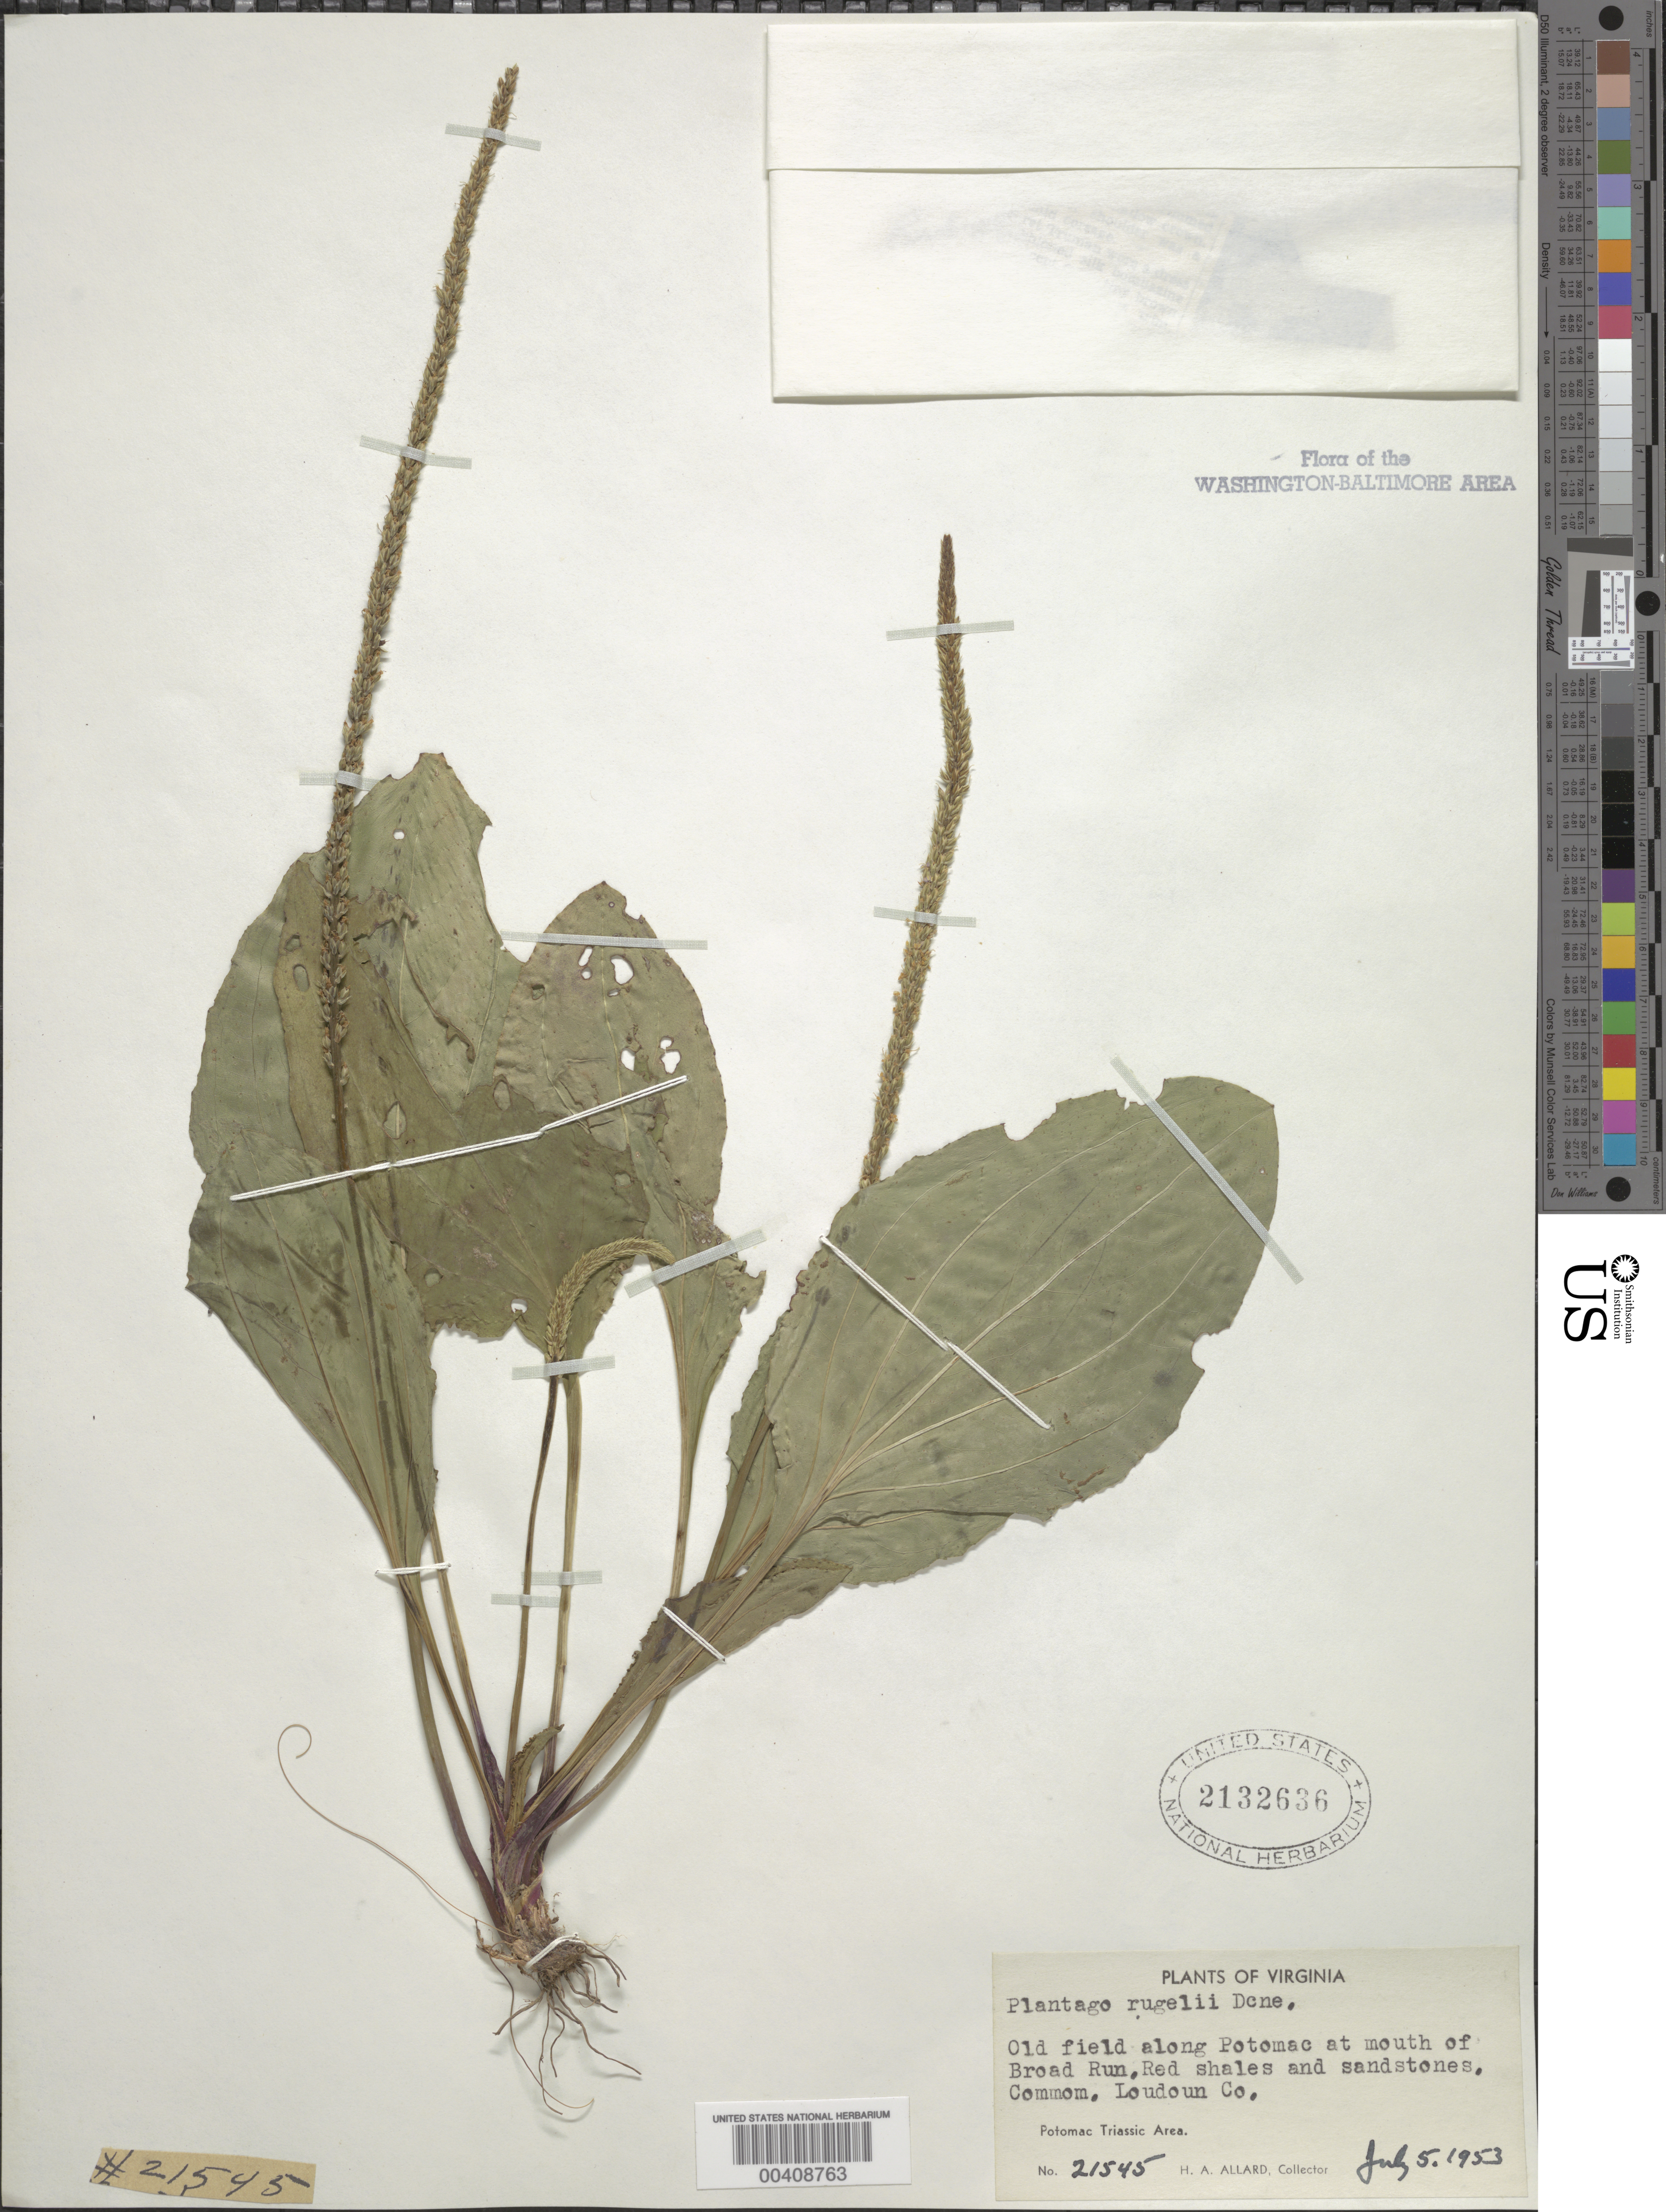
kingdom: Plantae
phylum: Tracheophyta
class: Magnoliopsida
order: Lamiales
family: Plantaginaceae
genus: Plantago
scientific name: Plantago rugelii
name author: Decne.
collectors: H. A. Allard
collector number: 21545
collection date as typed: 05 Jul 1953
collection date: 1953-07-05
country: United States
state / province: Virginia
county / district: Loudoun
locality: Mouth of Broad Run along Potomac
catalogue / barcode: US 2132636